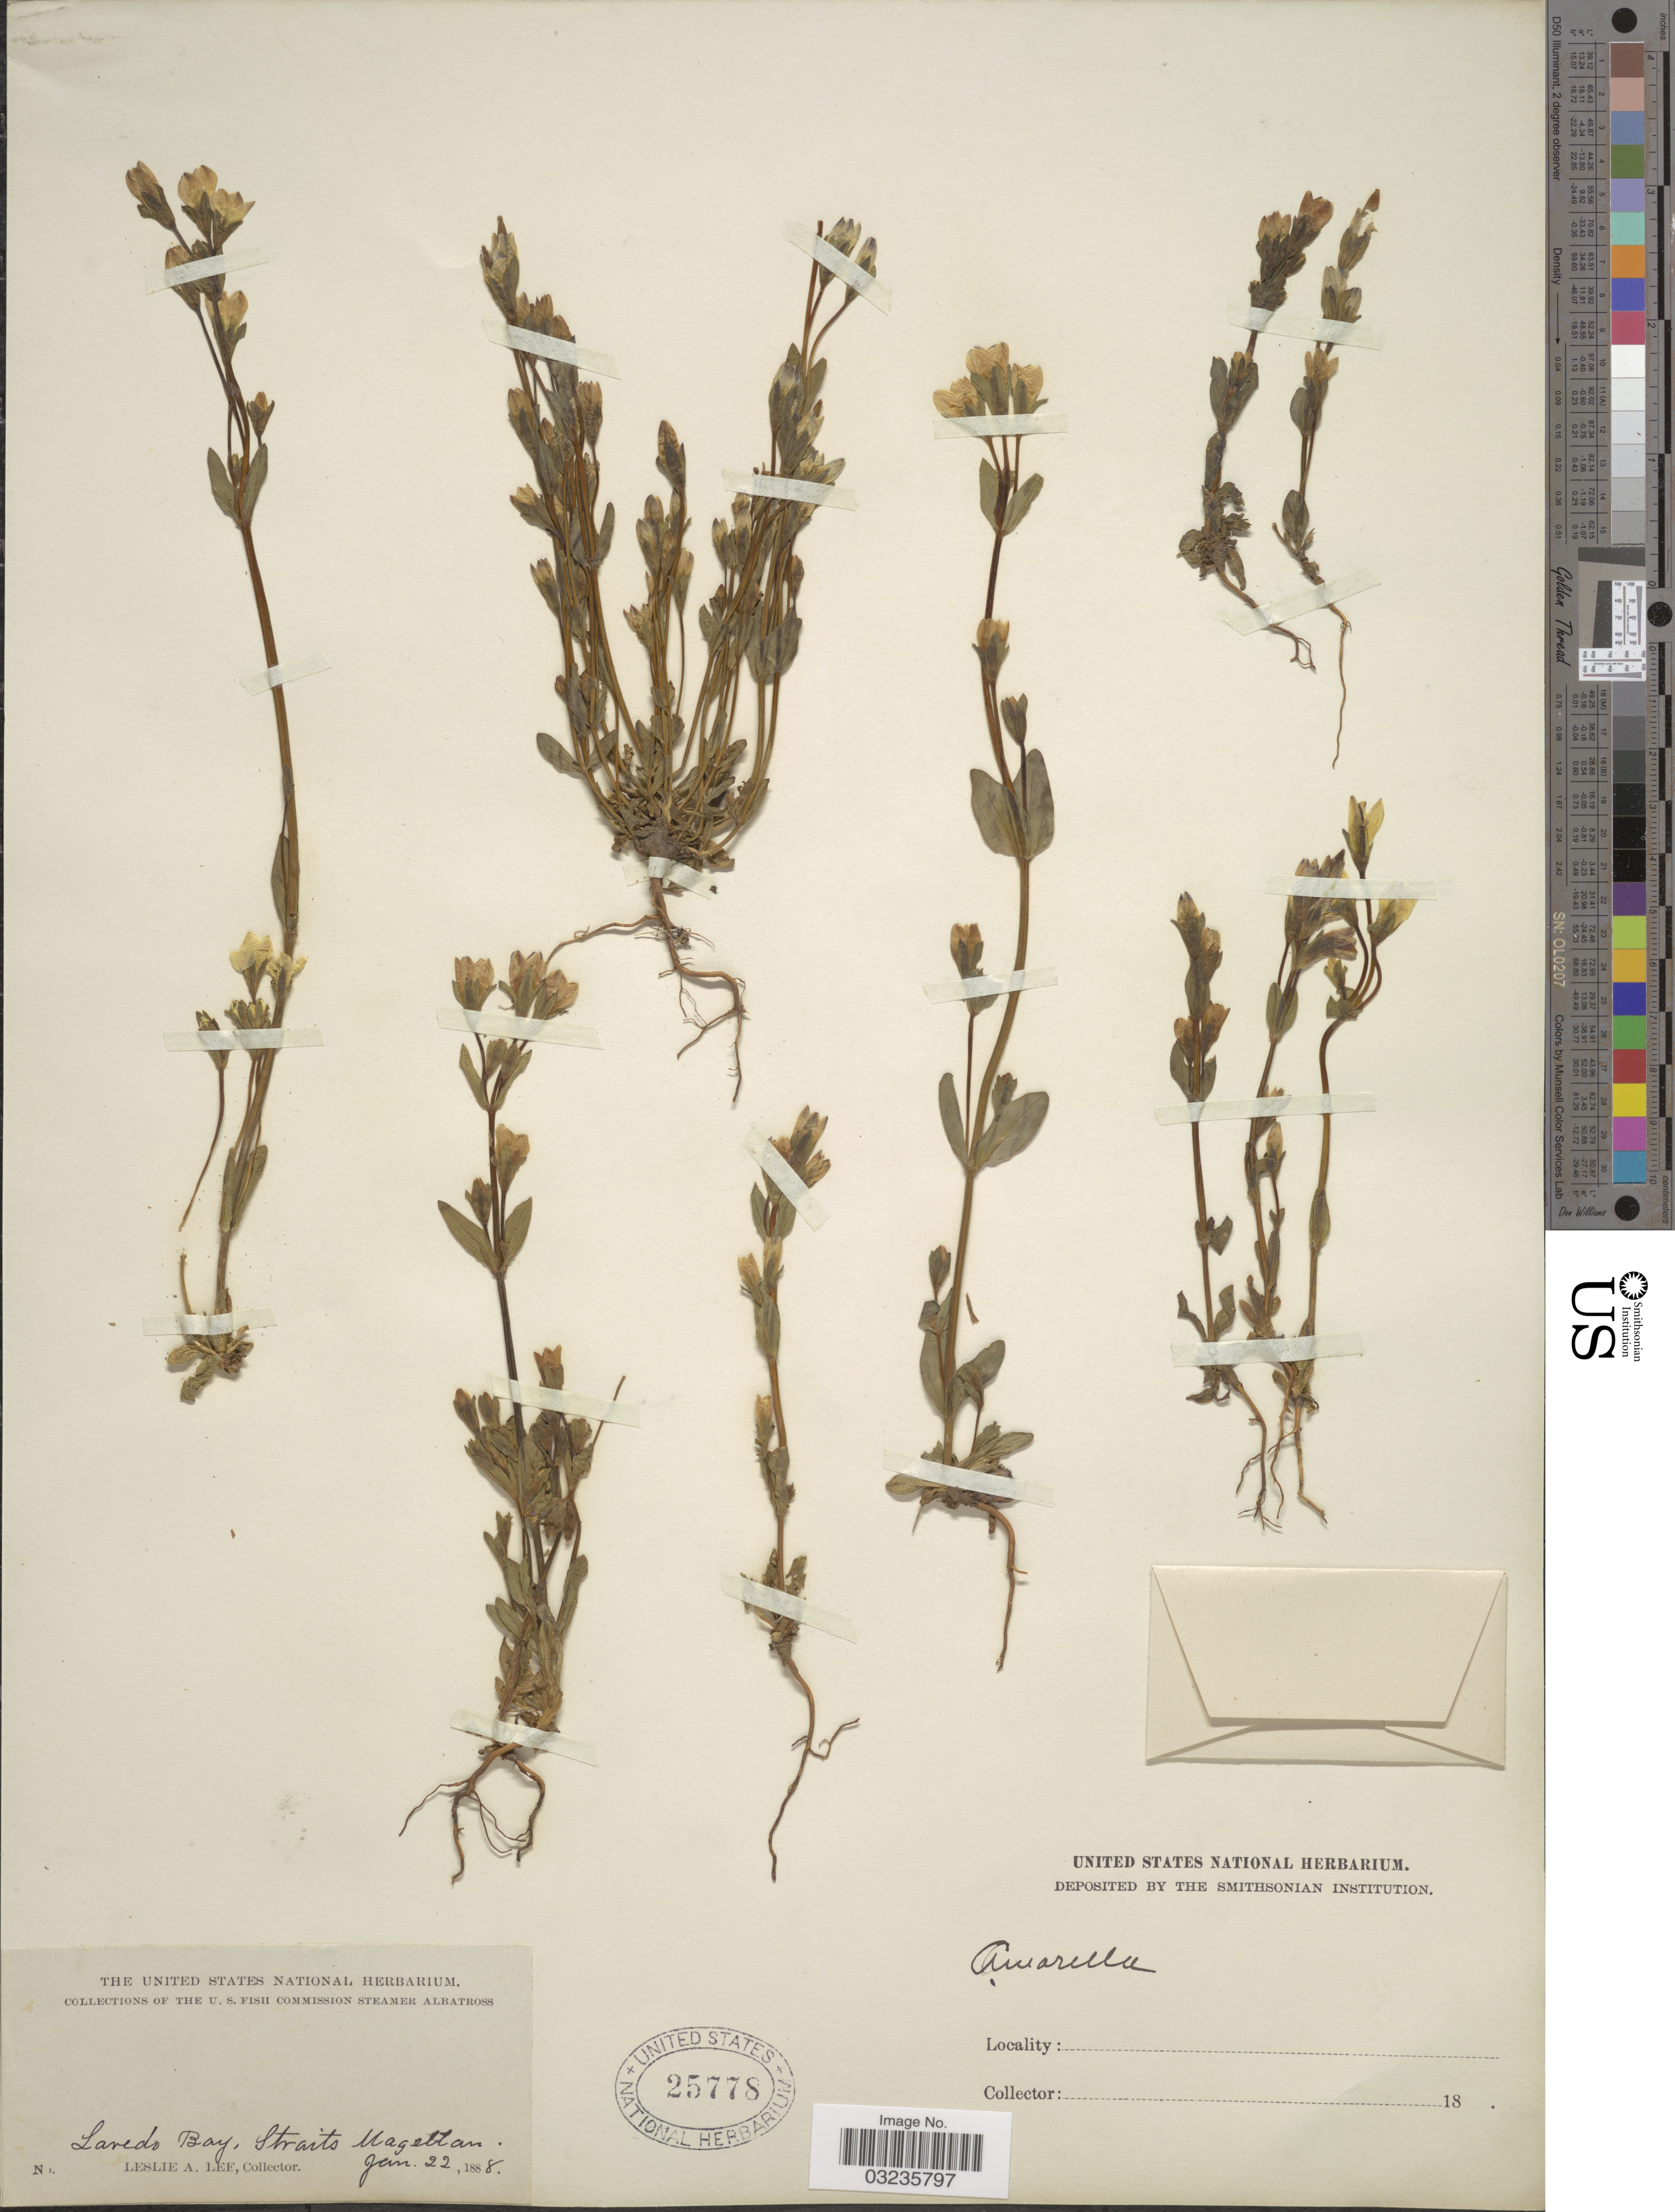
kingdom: Plantae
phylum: Tracheophyta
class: Magnoliopsida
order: Gentianales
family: Gentianaceae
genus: Gentiana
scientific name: Gentiana magellanica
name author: Gaudich.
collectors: L. Lee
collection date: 1888-01-22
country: Chile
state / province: Magallanes y de la Antártica Chilena (XII)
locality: Laredo Bay, Straits Magellan.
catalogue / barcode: US 25778